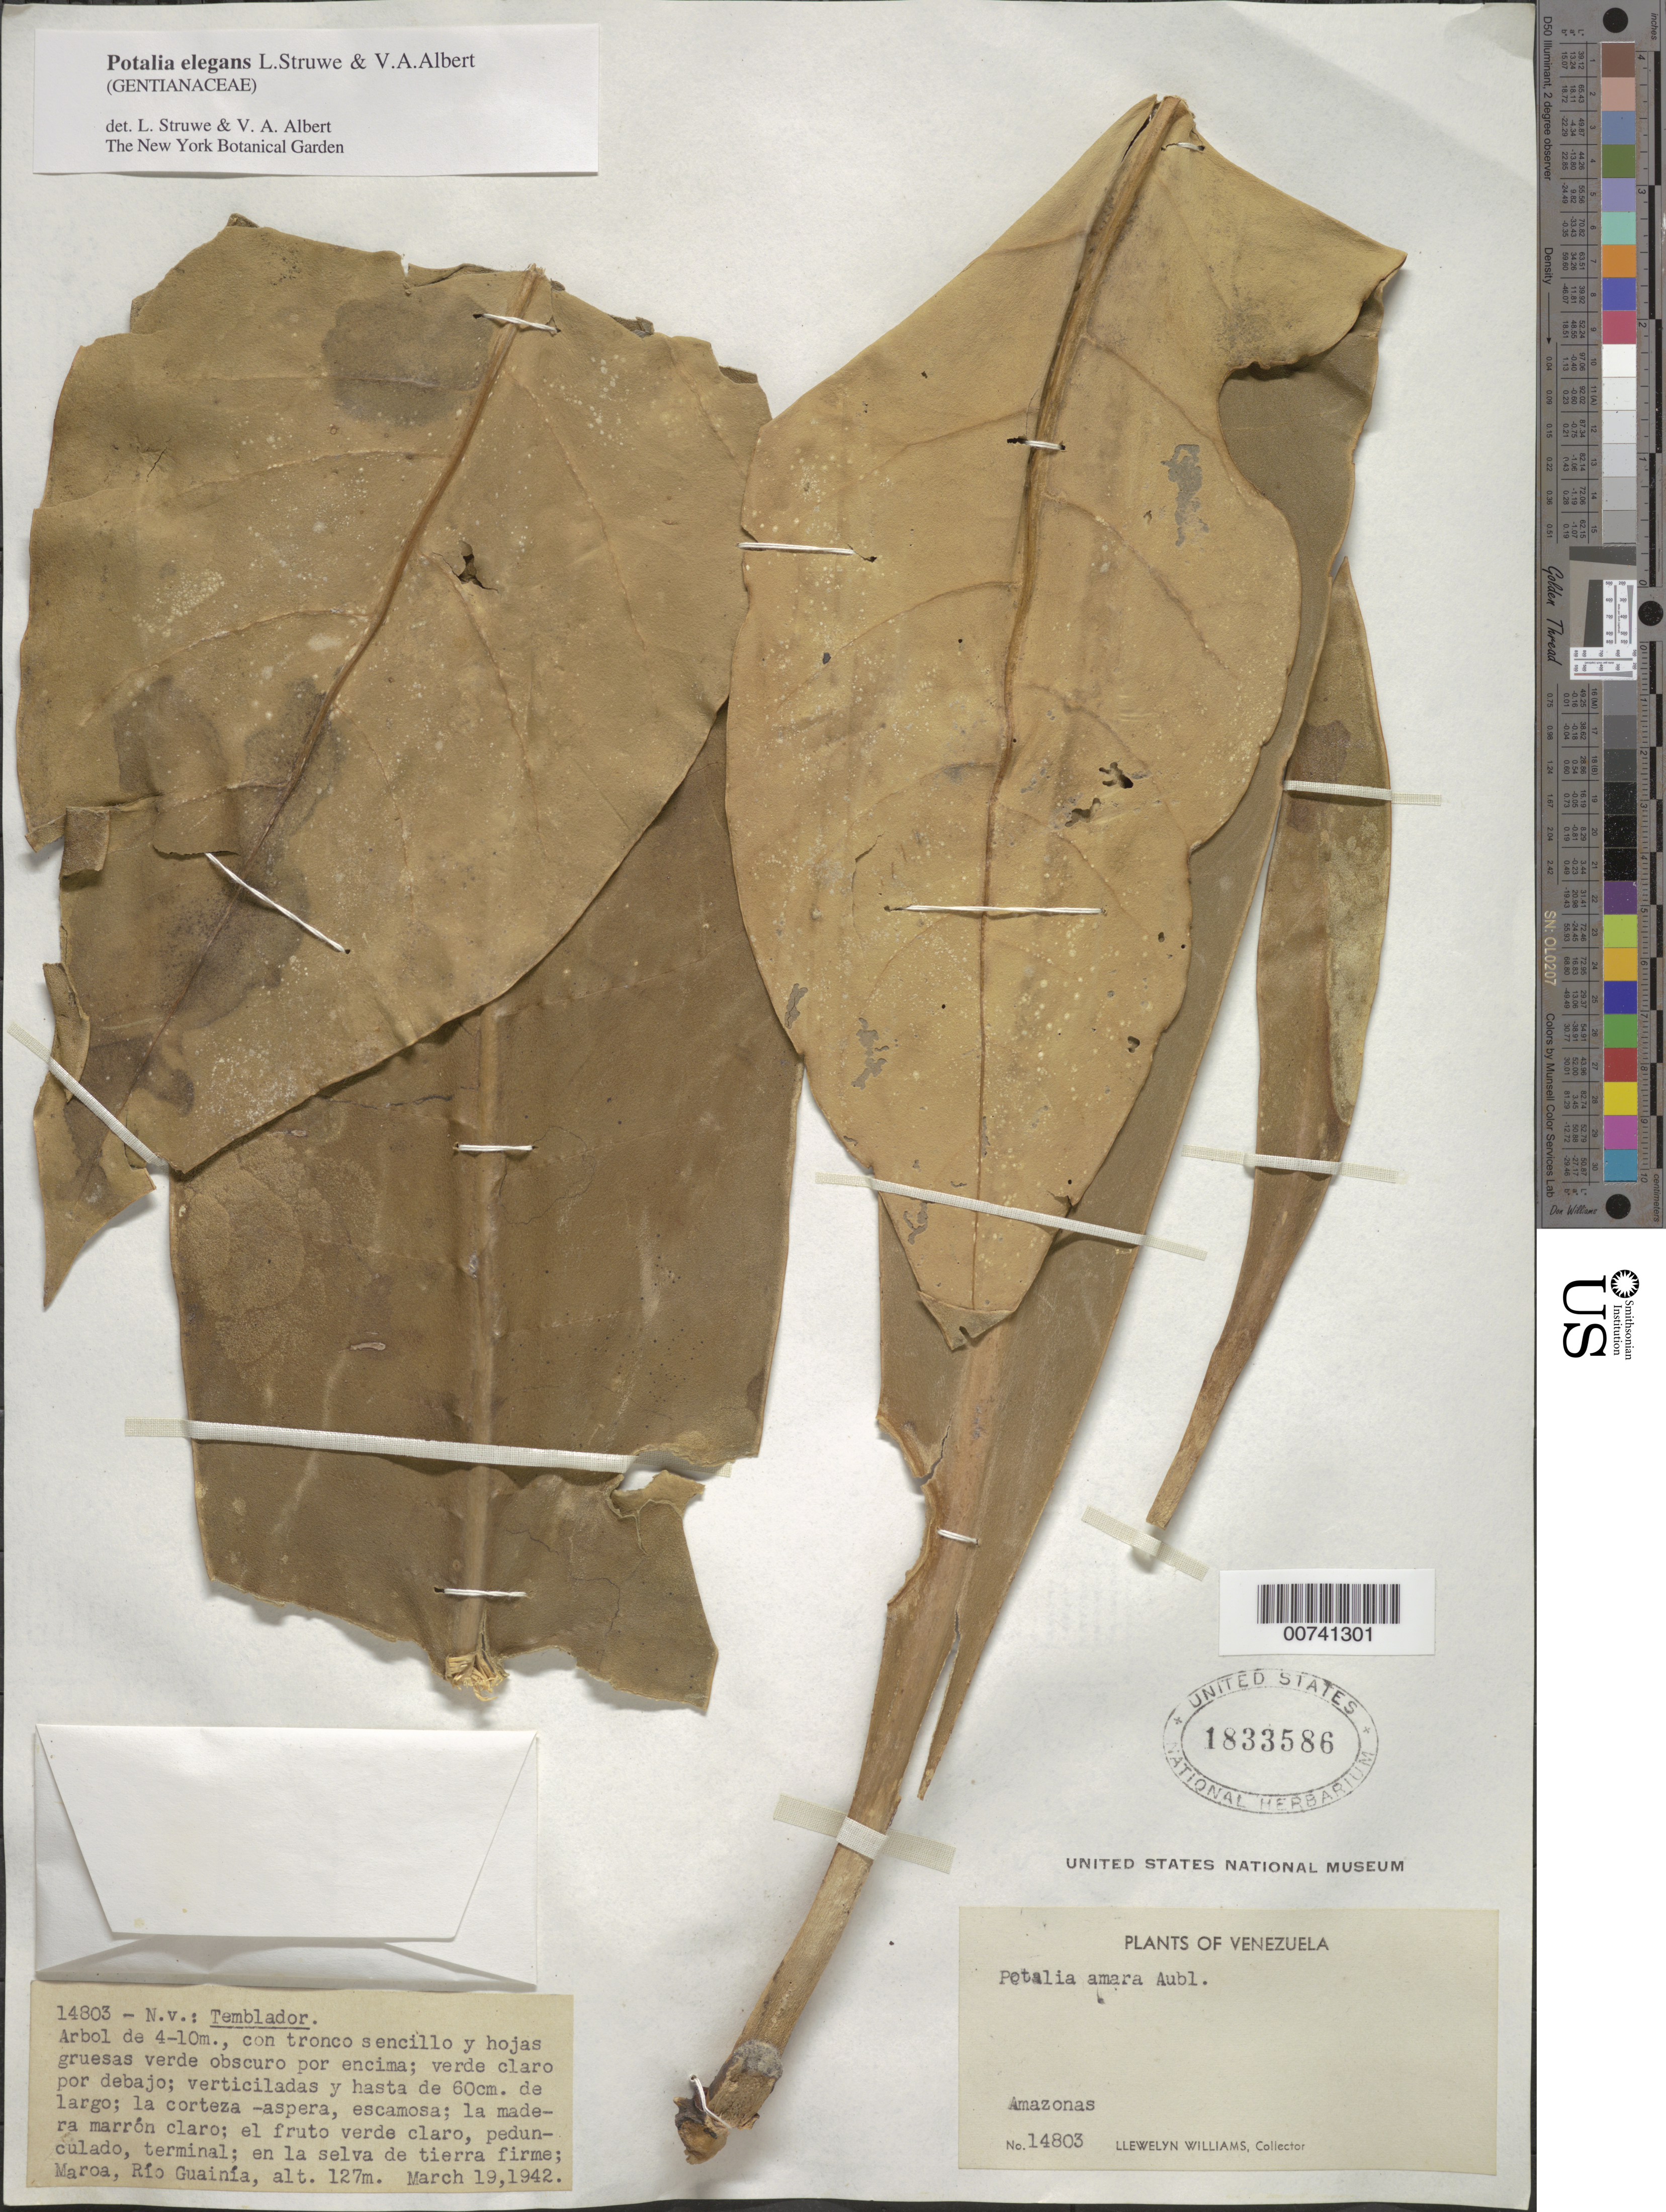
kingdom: Plantae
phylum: Tracheophyta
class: Magnoliopsida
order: Gentianales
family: Gentianaceae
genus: Potalia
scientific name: Potalia elegans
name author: Struwe & V.A. Albert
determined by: Struwe, L.; Albert, V. A.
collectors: Ll. Williams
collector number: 14803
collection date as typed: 19-Mar-42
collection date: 1942-03-19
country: Venezuela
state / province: Amazonas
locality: Maroa, Río Guainía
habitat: Selva de tierra firme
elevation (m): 127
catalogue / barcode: US 1833586